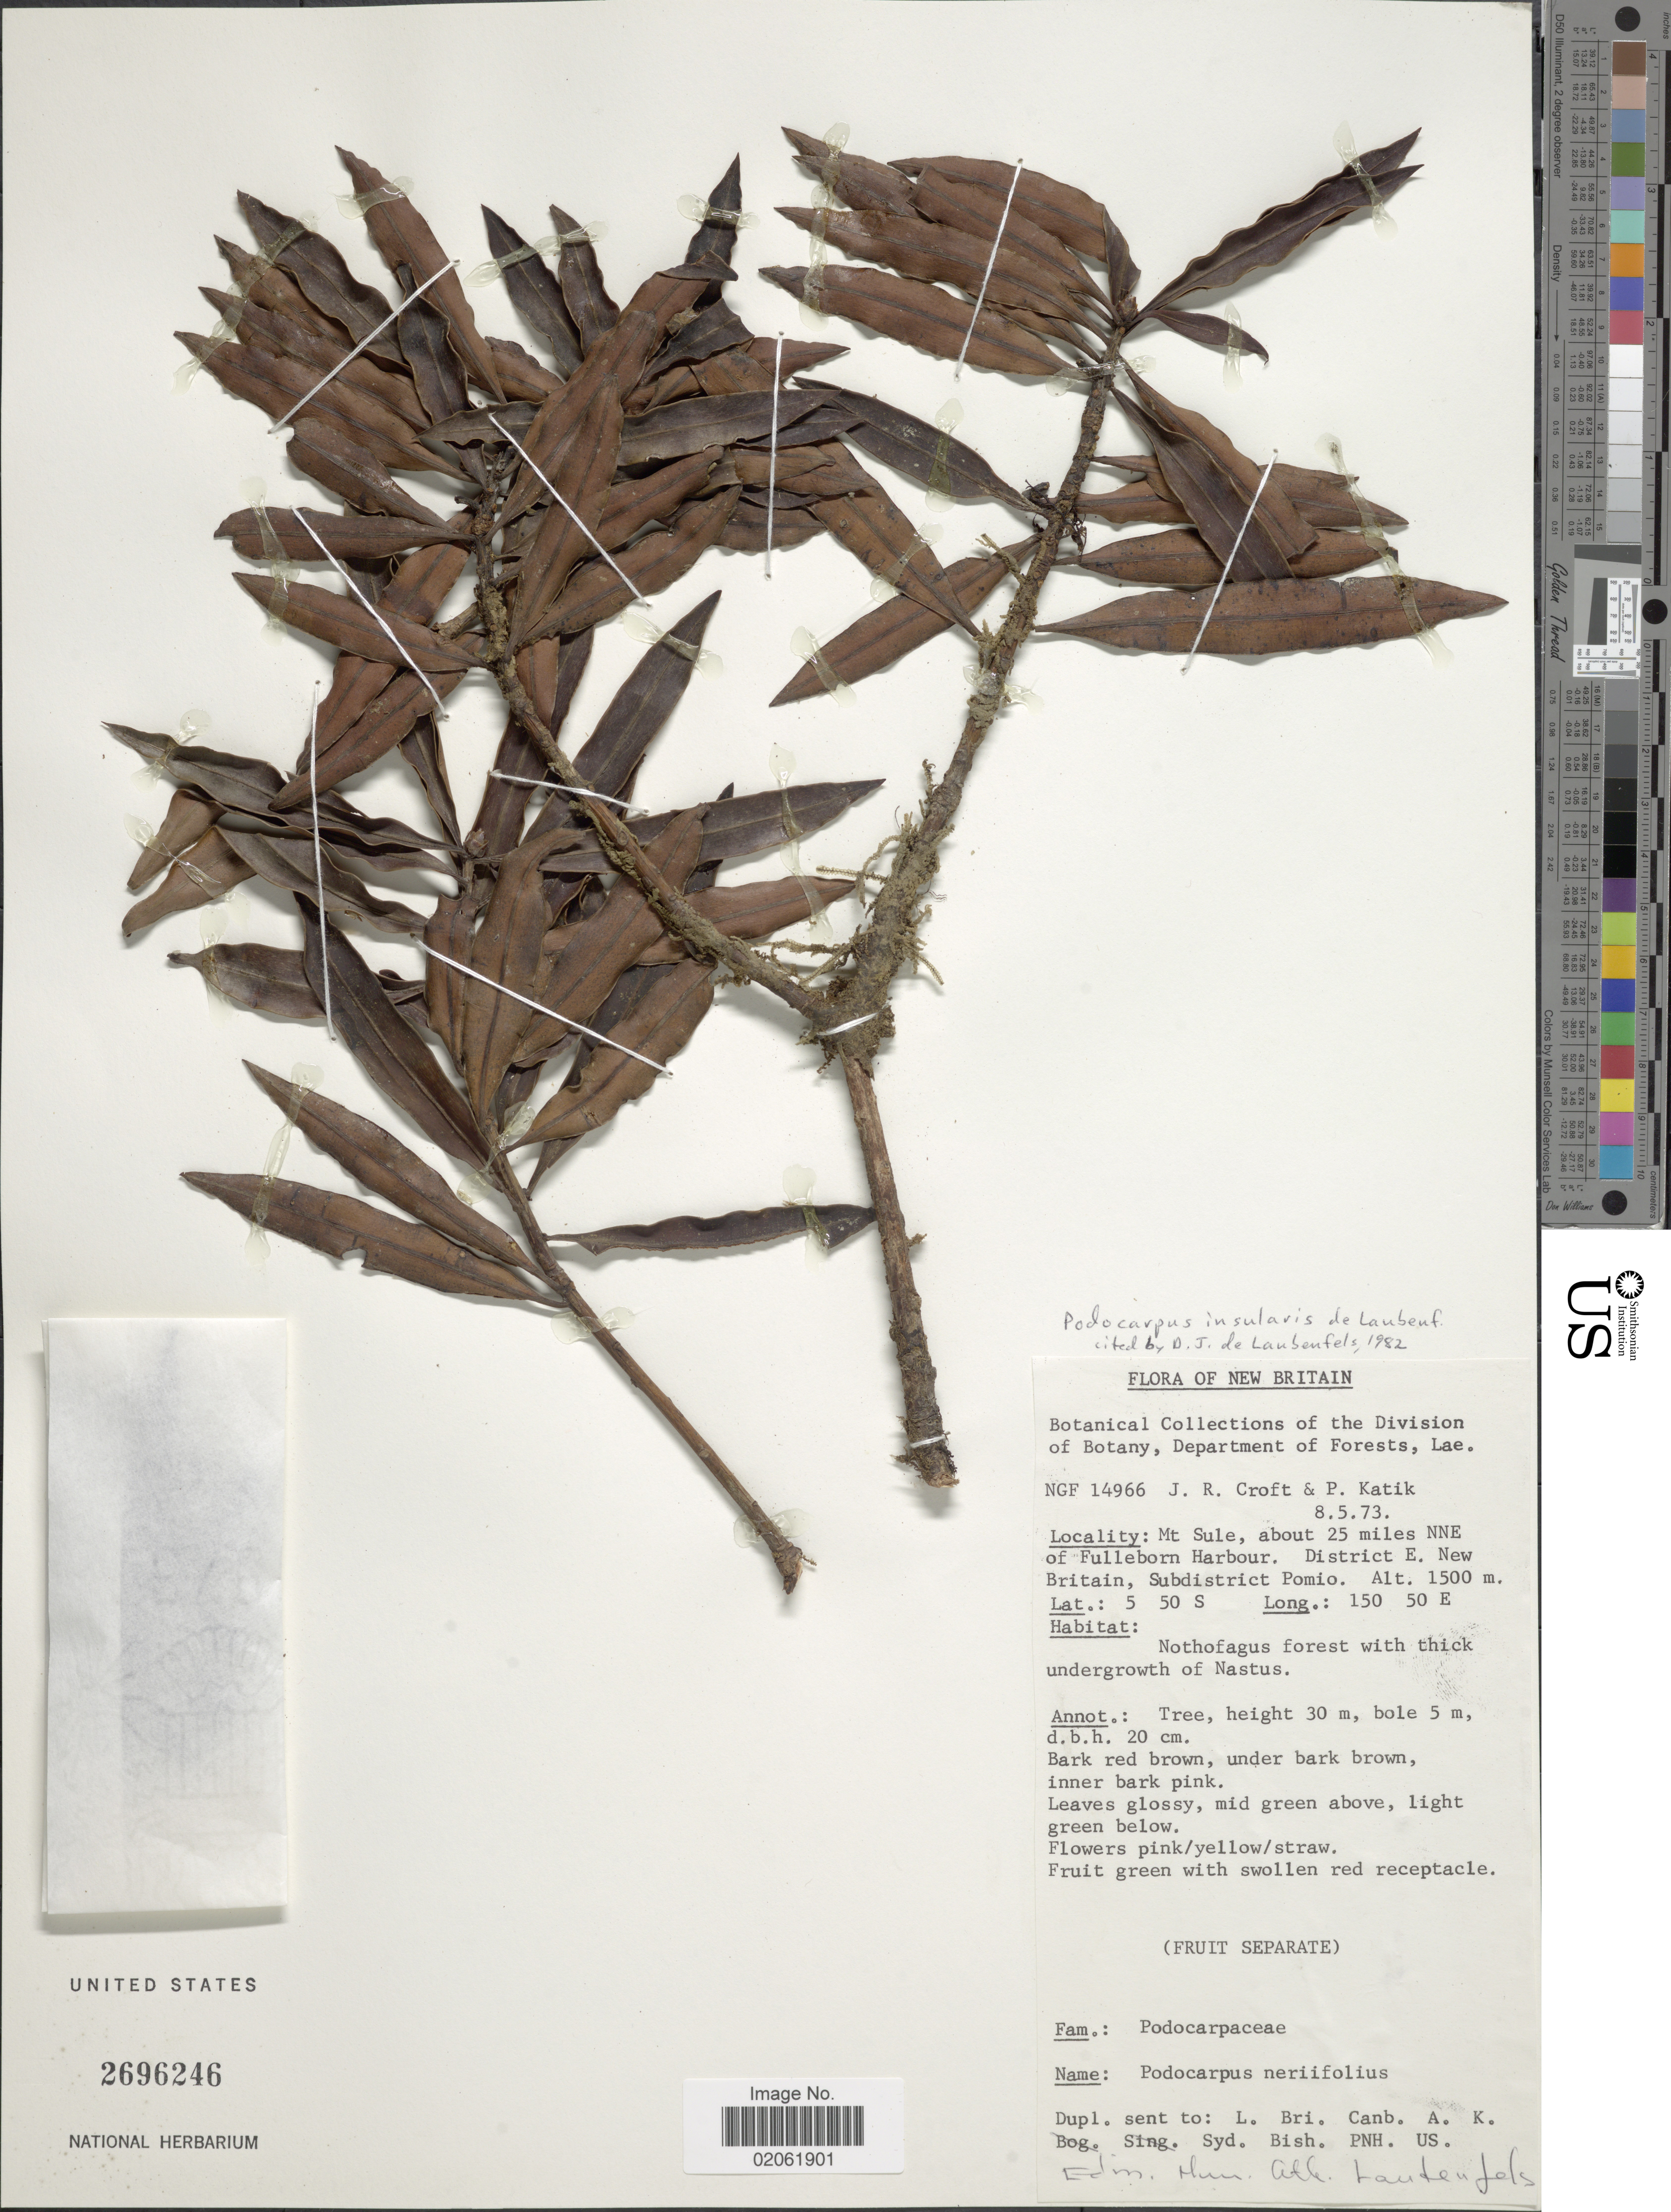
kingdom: Plantae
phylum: Tracheophyta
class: Pinopsida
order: Pinales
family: Podocarpaceae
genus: Podocarpus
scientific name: Podocarpus insularis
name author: de Laub.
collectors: J. R. Croft & P. Katik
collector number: NGF14966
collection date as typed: Transcribed d/m/y: 8/5/73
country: Papua New Guinea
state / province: East New Britain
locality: Mt. Sule, about 25 miles NNE of Fulleborn Harbour, District E. New Britain, Subdistrict Pomio.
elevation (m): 1500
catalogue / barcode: US 2696246